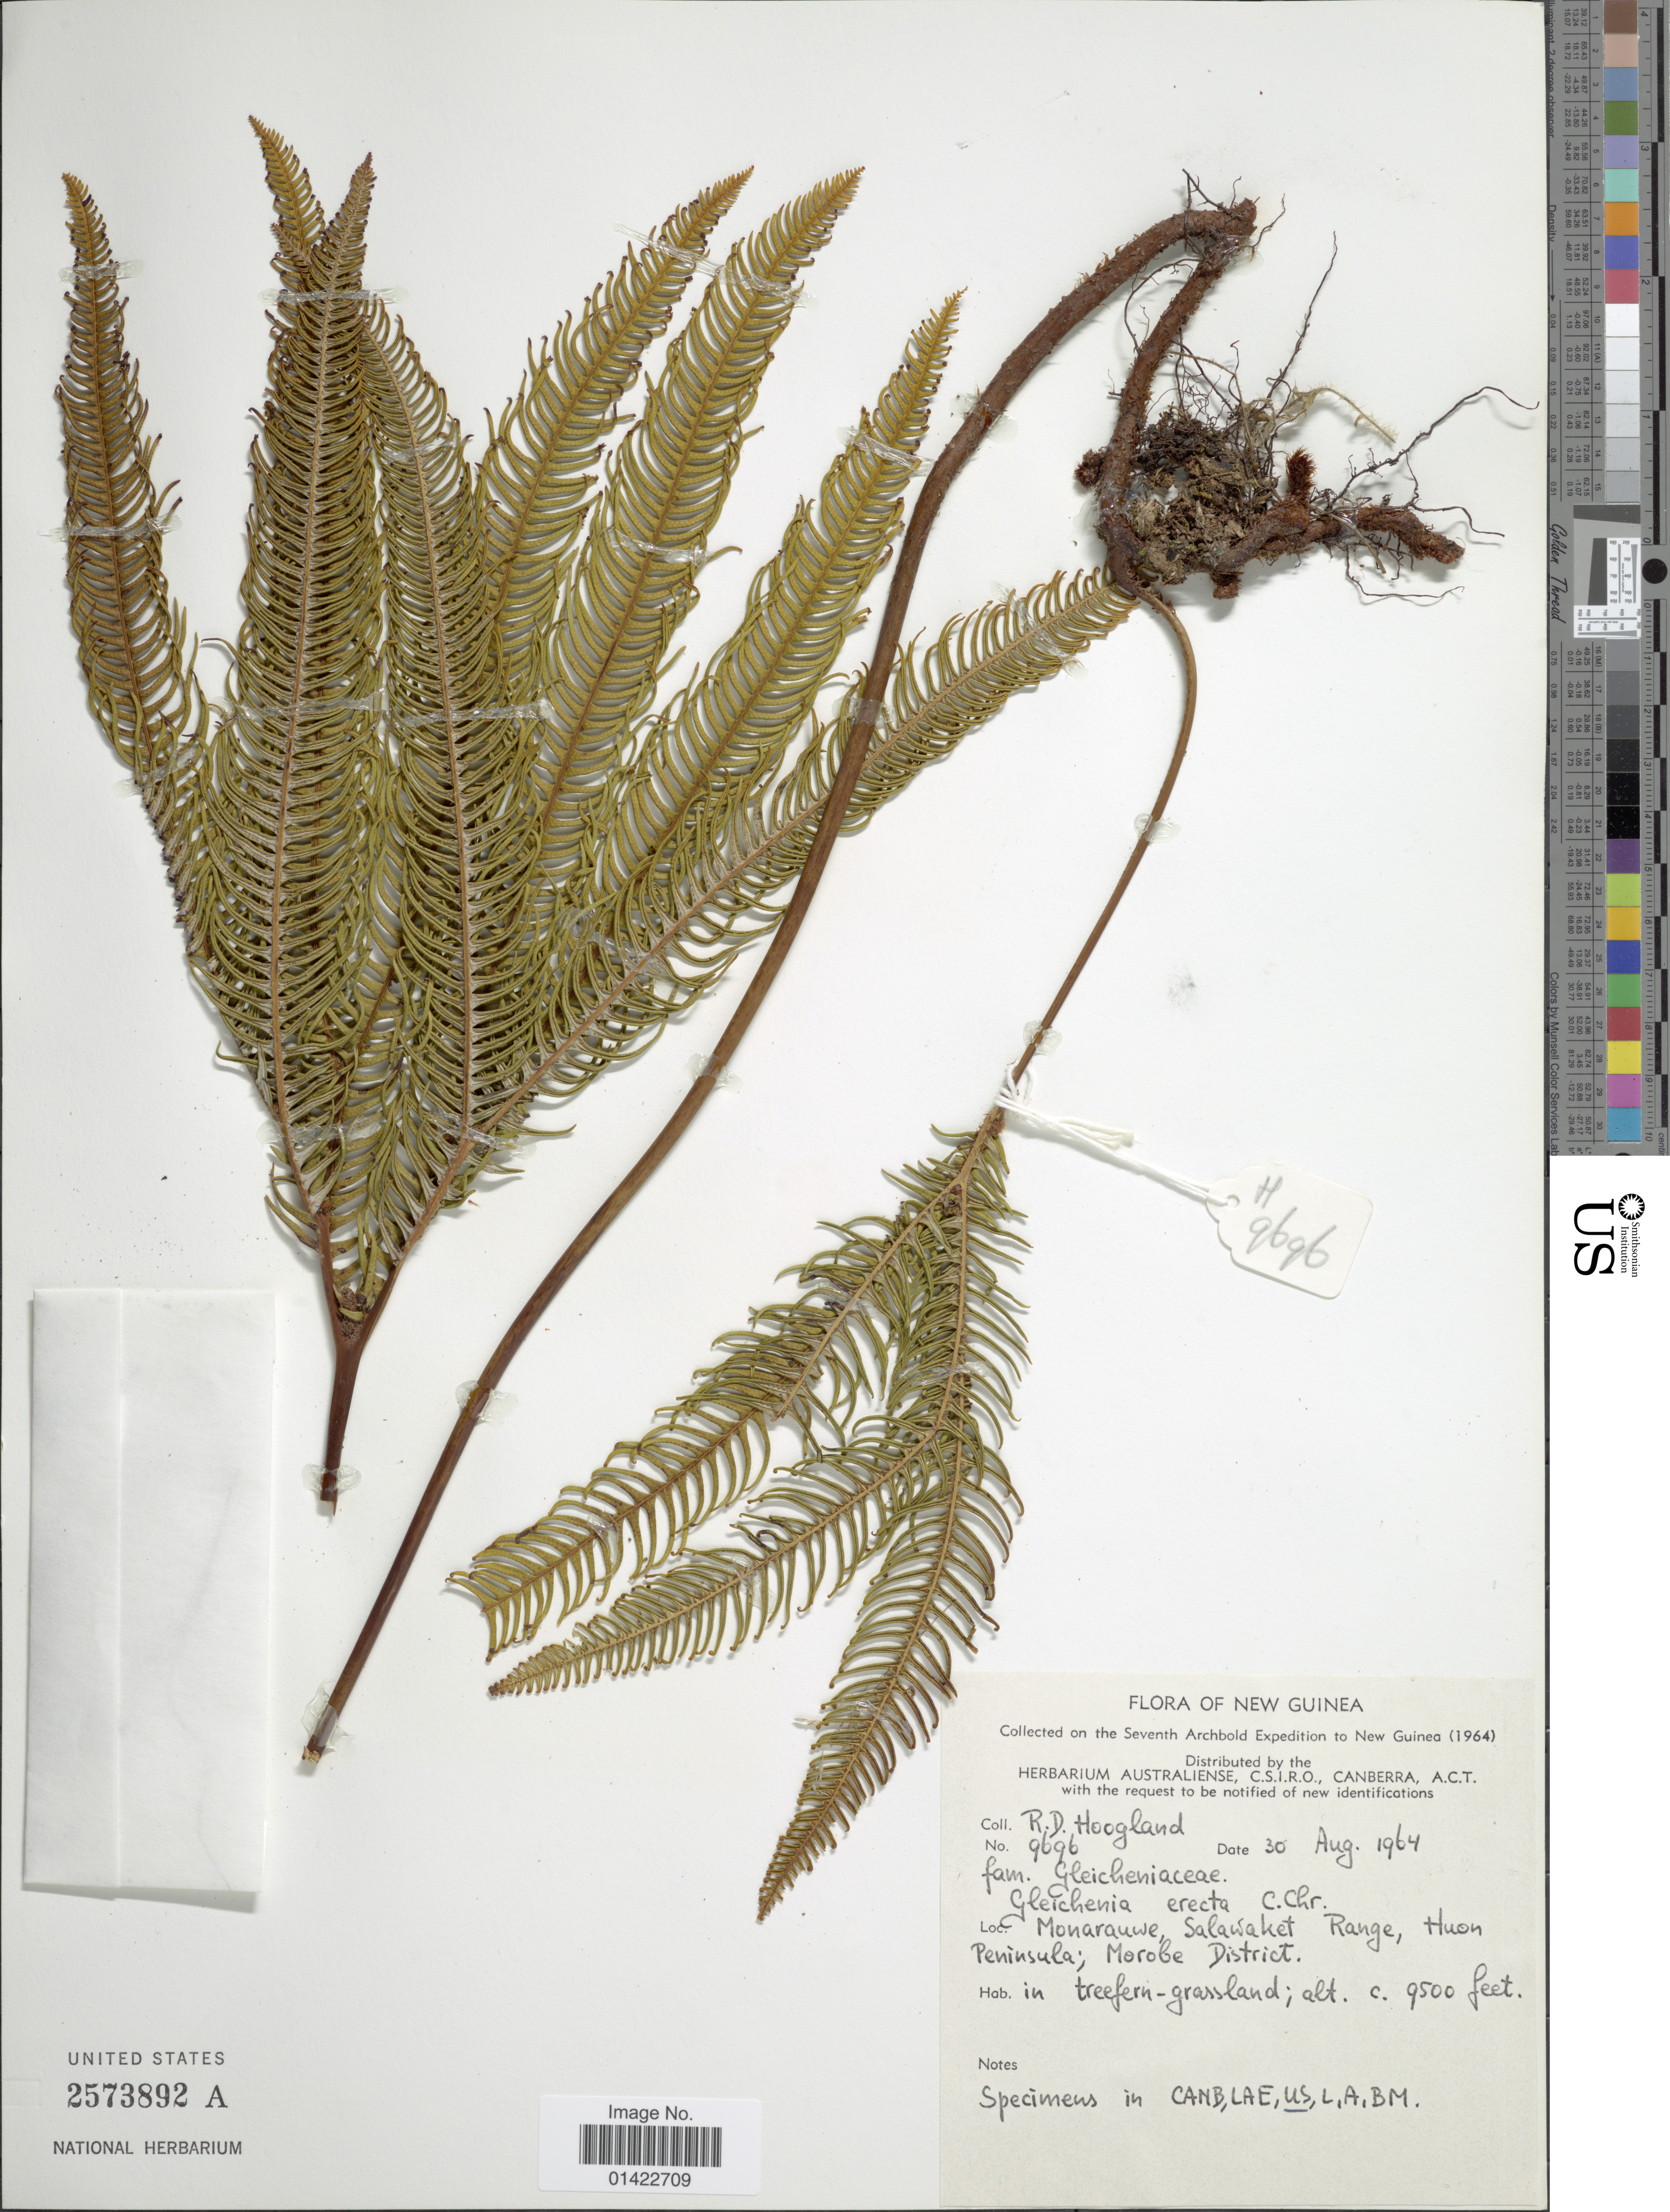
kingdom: Plantae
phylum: Tracheophyta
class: Polypodiopsida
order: Gleicheniales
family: Gleicheniaceae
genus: Sticherus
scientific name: Sticherus erectus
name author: (C. Chr.) Copel.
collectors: R. D. Hoogland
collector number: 9696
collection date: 1964-08-30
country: Papua New Guinea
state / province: Morobe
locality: New Guinea. Monorarauwe, Salawaket Range, Huon Peninsula.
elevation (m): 2896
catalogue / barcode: US 2573892